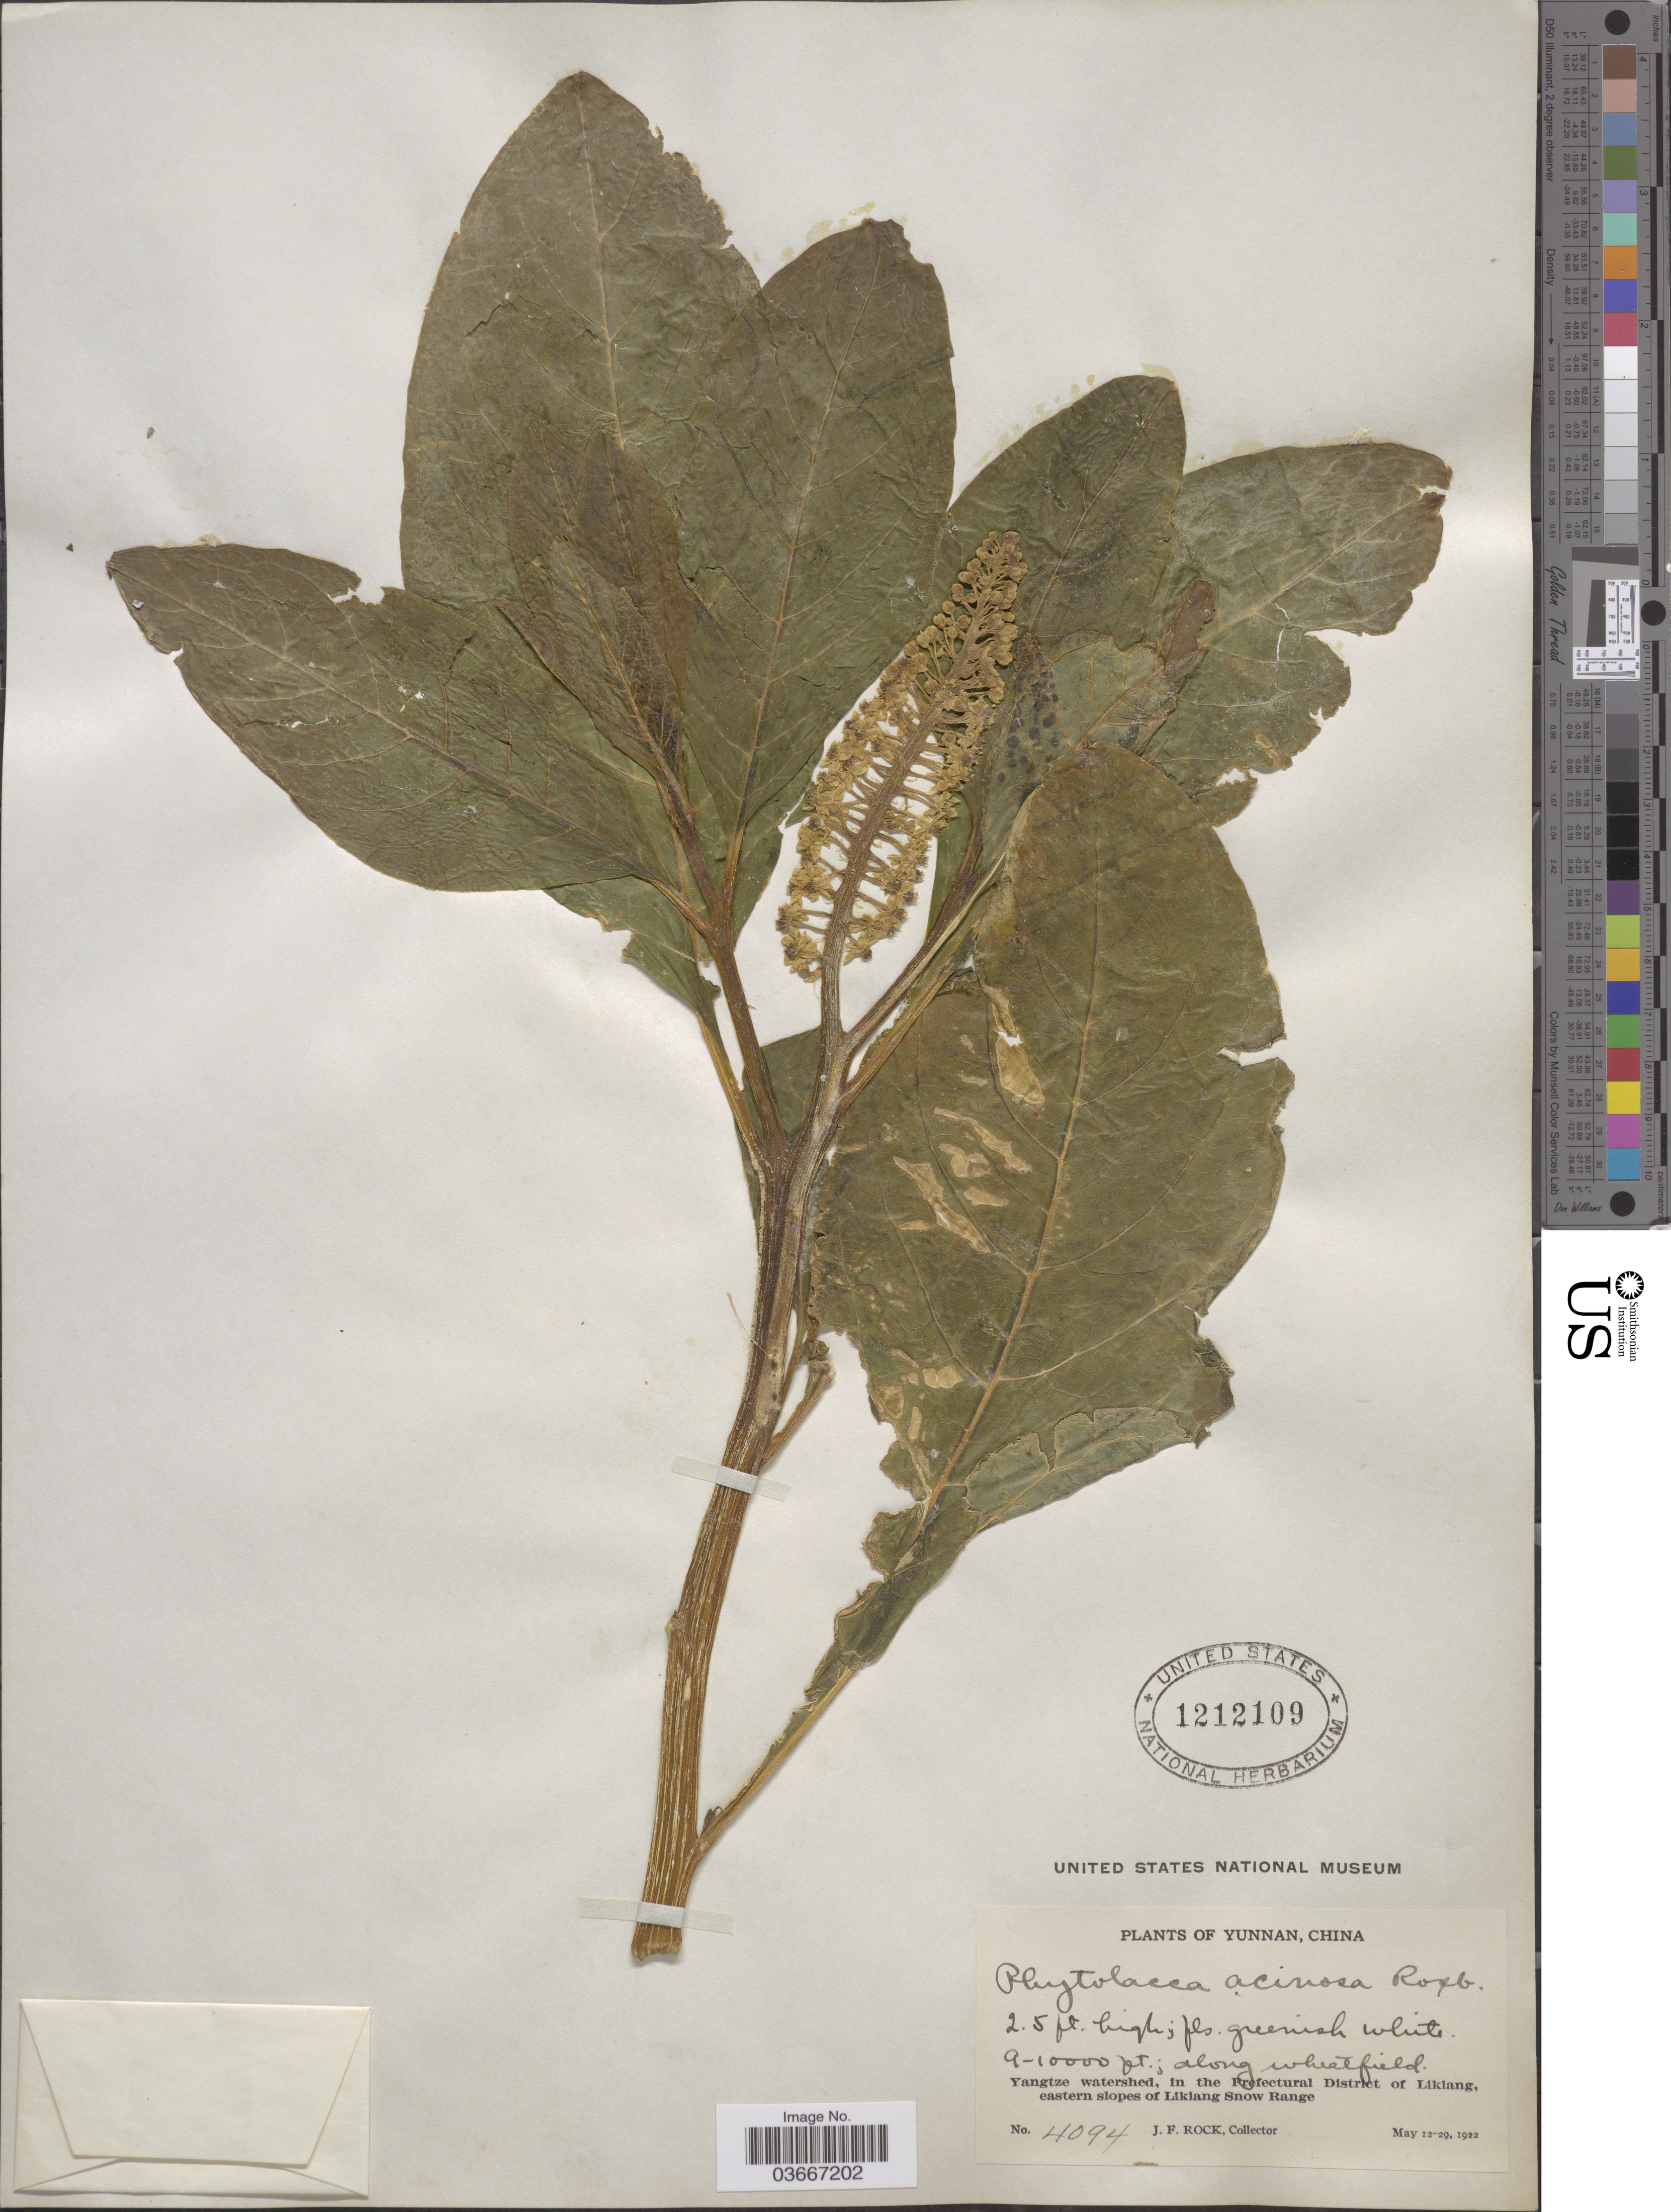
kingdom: Plantae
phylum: Tracheophyta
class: Magnoliopsida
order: Caryophyllales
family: Phytolaccaceae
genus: Phytolacca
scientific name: Phytolacca acinosa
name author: Roxb.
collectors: J. Rock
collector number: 4094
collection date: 1922-05-12/1922-05-29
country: China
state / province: Yunnan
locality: Yangtze watershed, in the Prefectural District of Likiang, eastern slopes of Likiang Snow Range.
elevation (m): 2743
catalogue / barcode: US 1212109